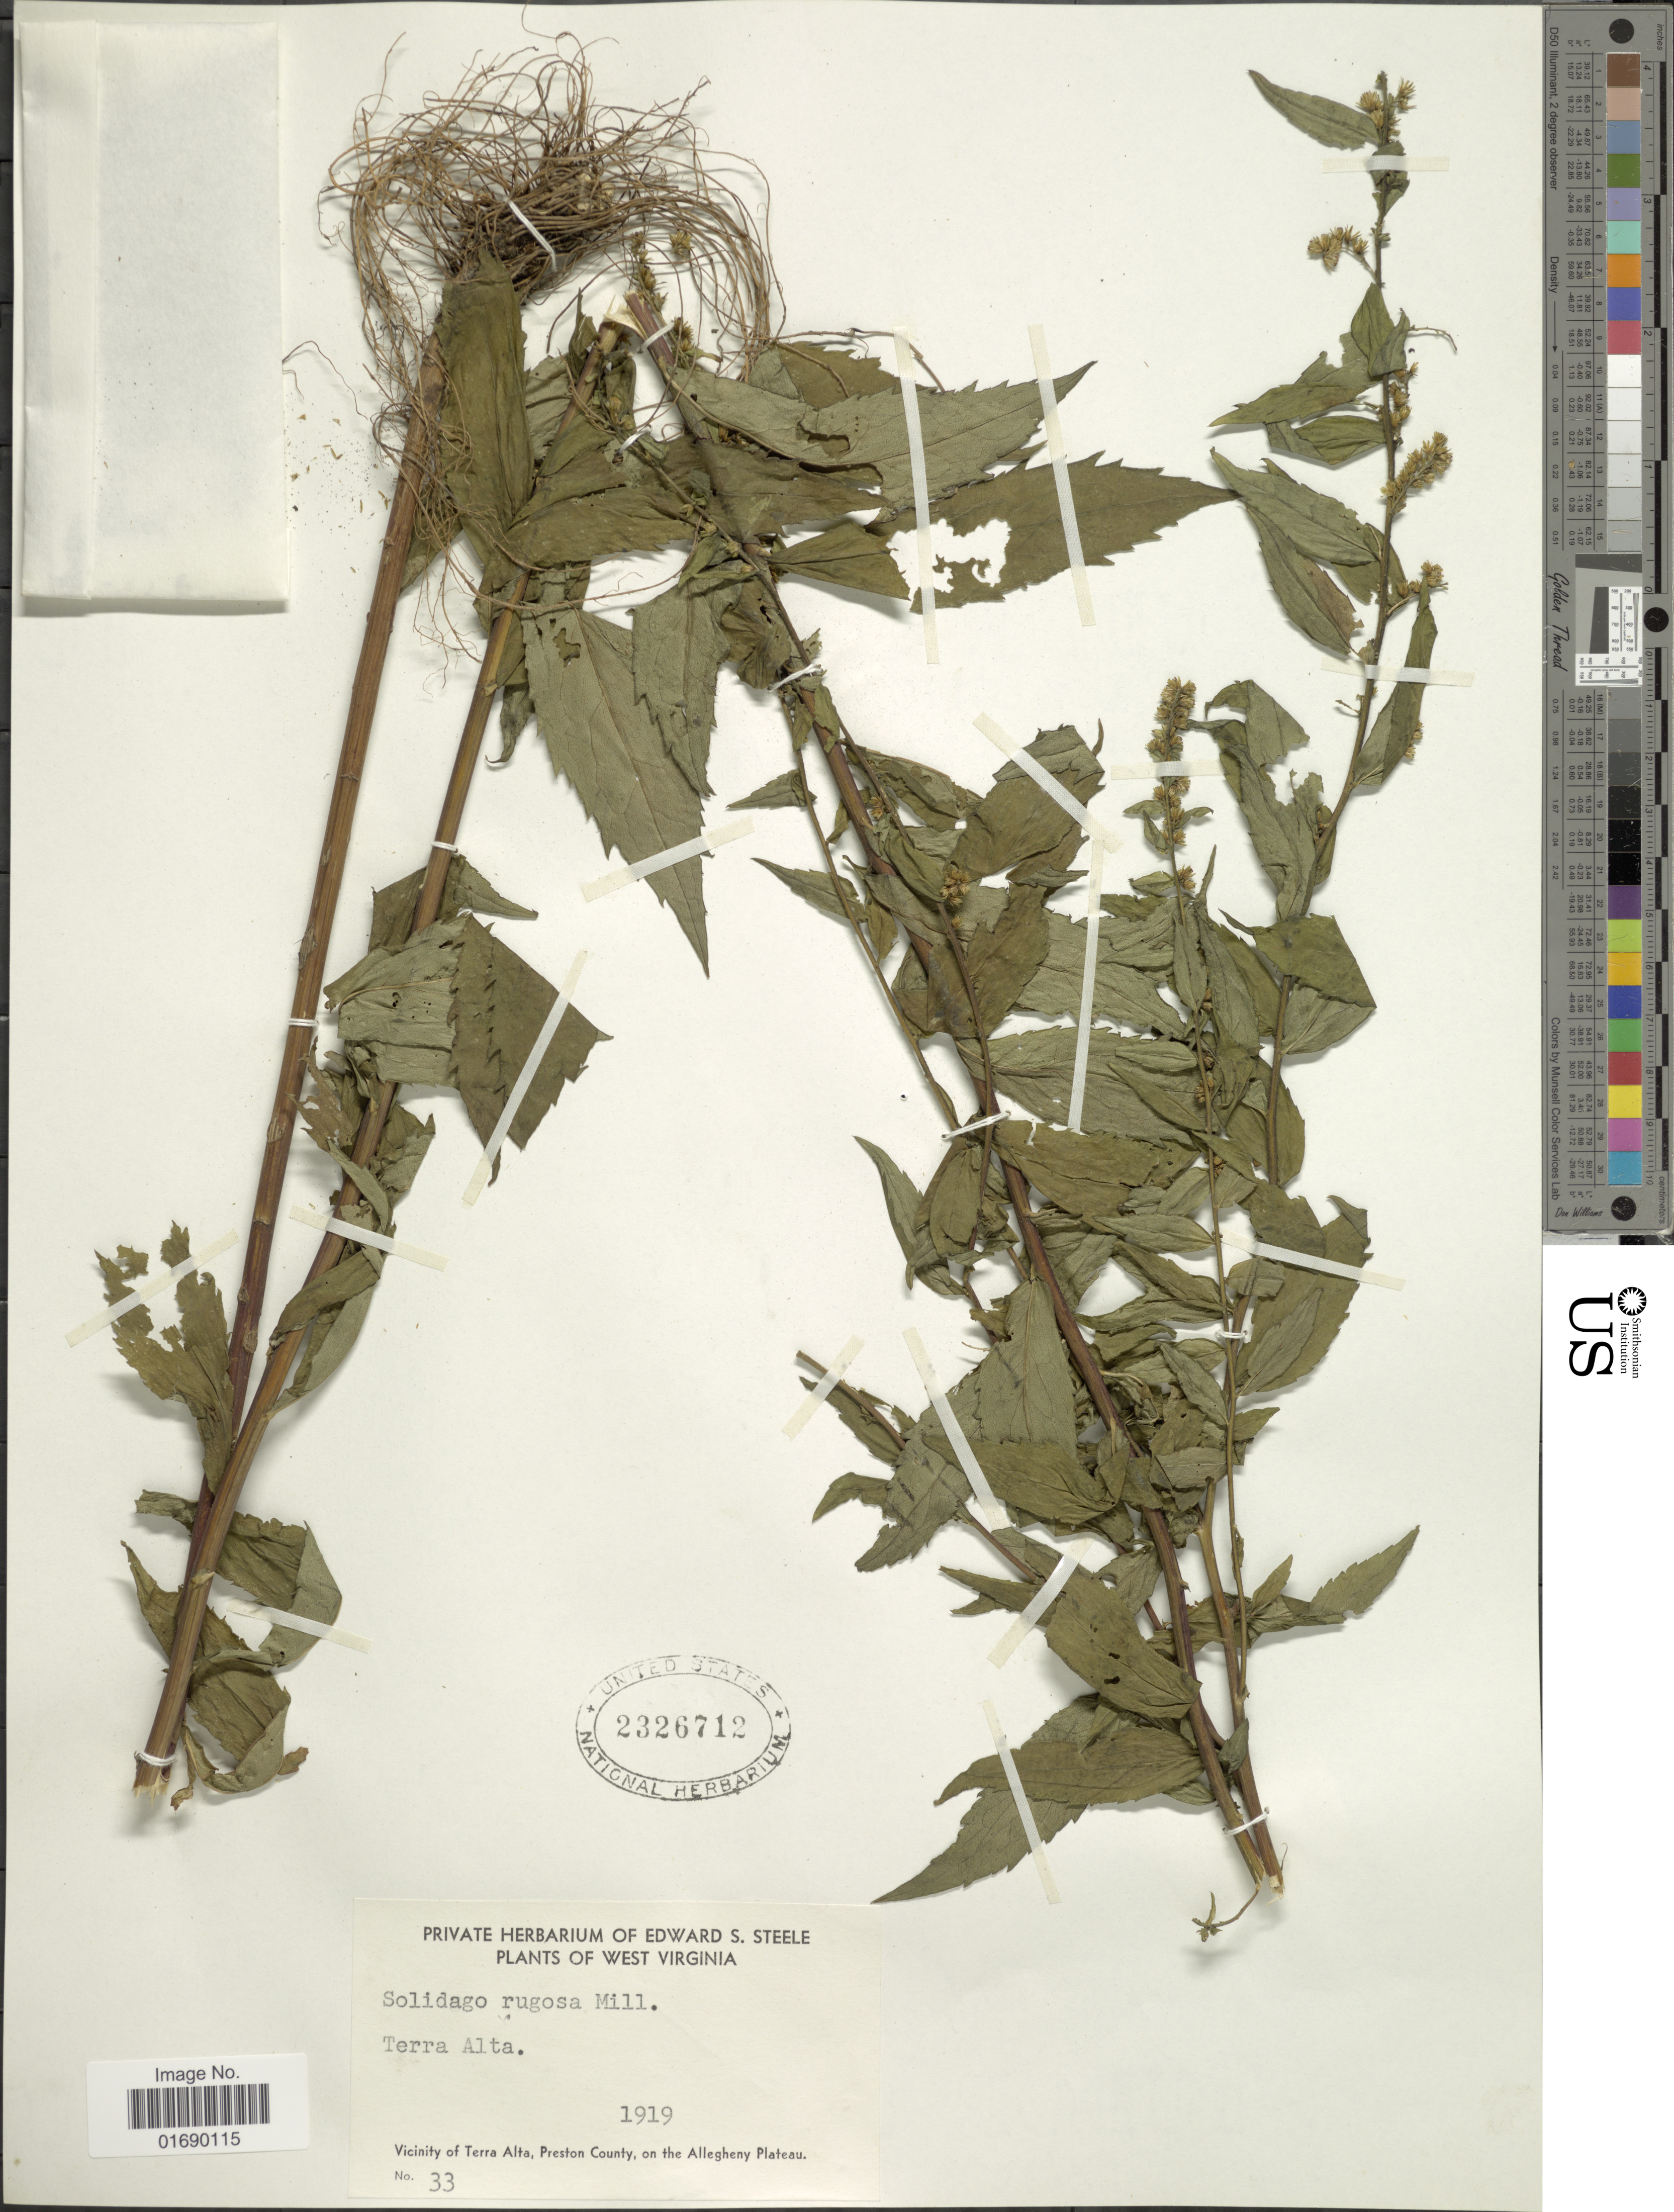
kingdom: Plantae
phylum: Tracheophyta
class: Magnoliopsida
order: Asterales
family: Asteraceae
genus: Solidago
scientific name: Solidago rugosa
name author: Mill.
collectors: ex herb. Edward S. Steele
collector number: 33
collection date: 1919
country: United States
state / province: West Virginia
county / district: Preston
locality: Terra Alta, Vicinity of Terra Alta, Preston County, on the Allegheny Plateau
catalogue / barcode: US 2326712